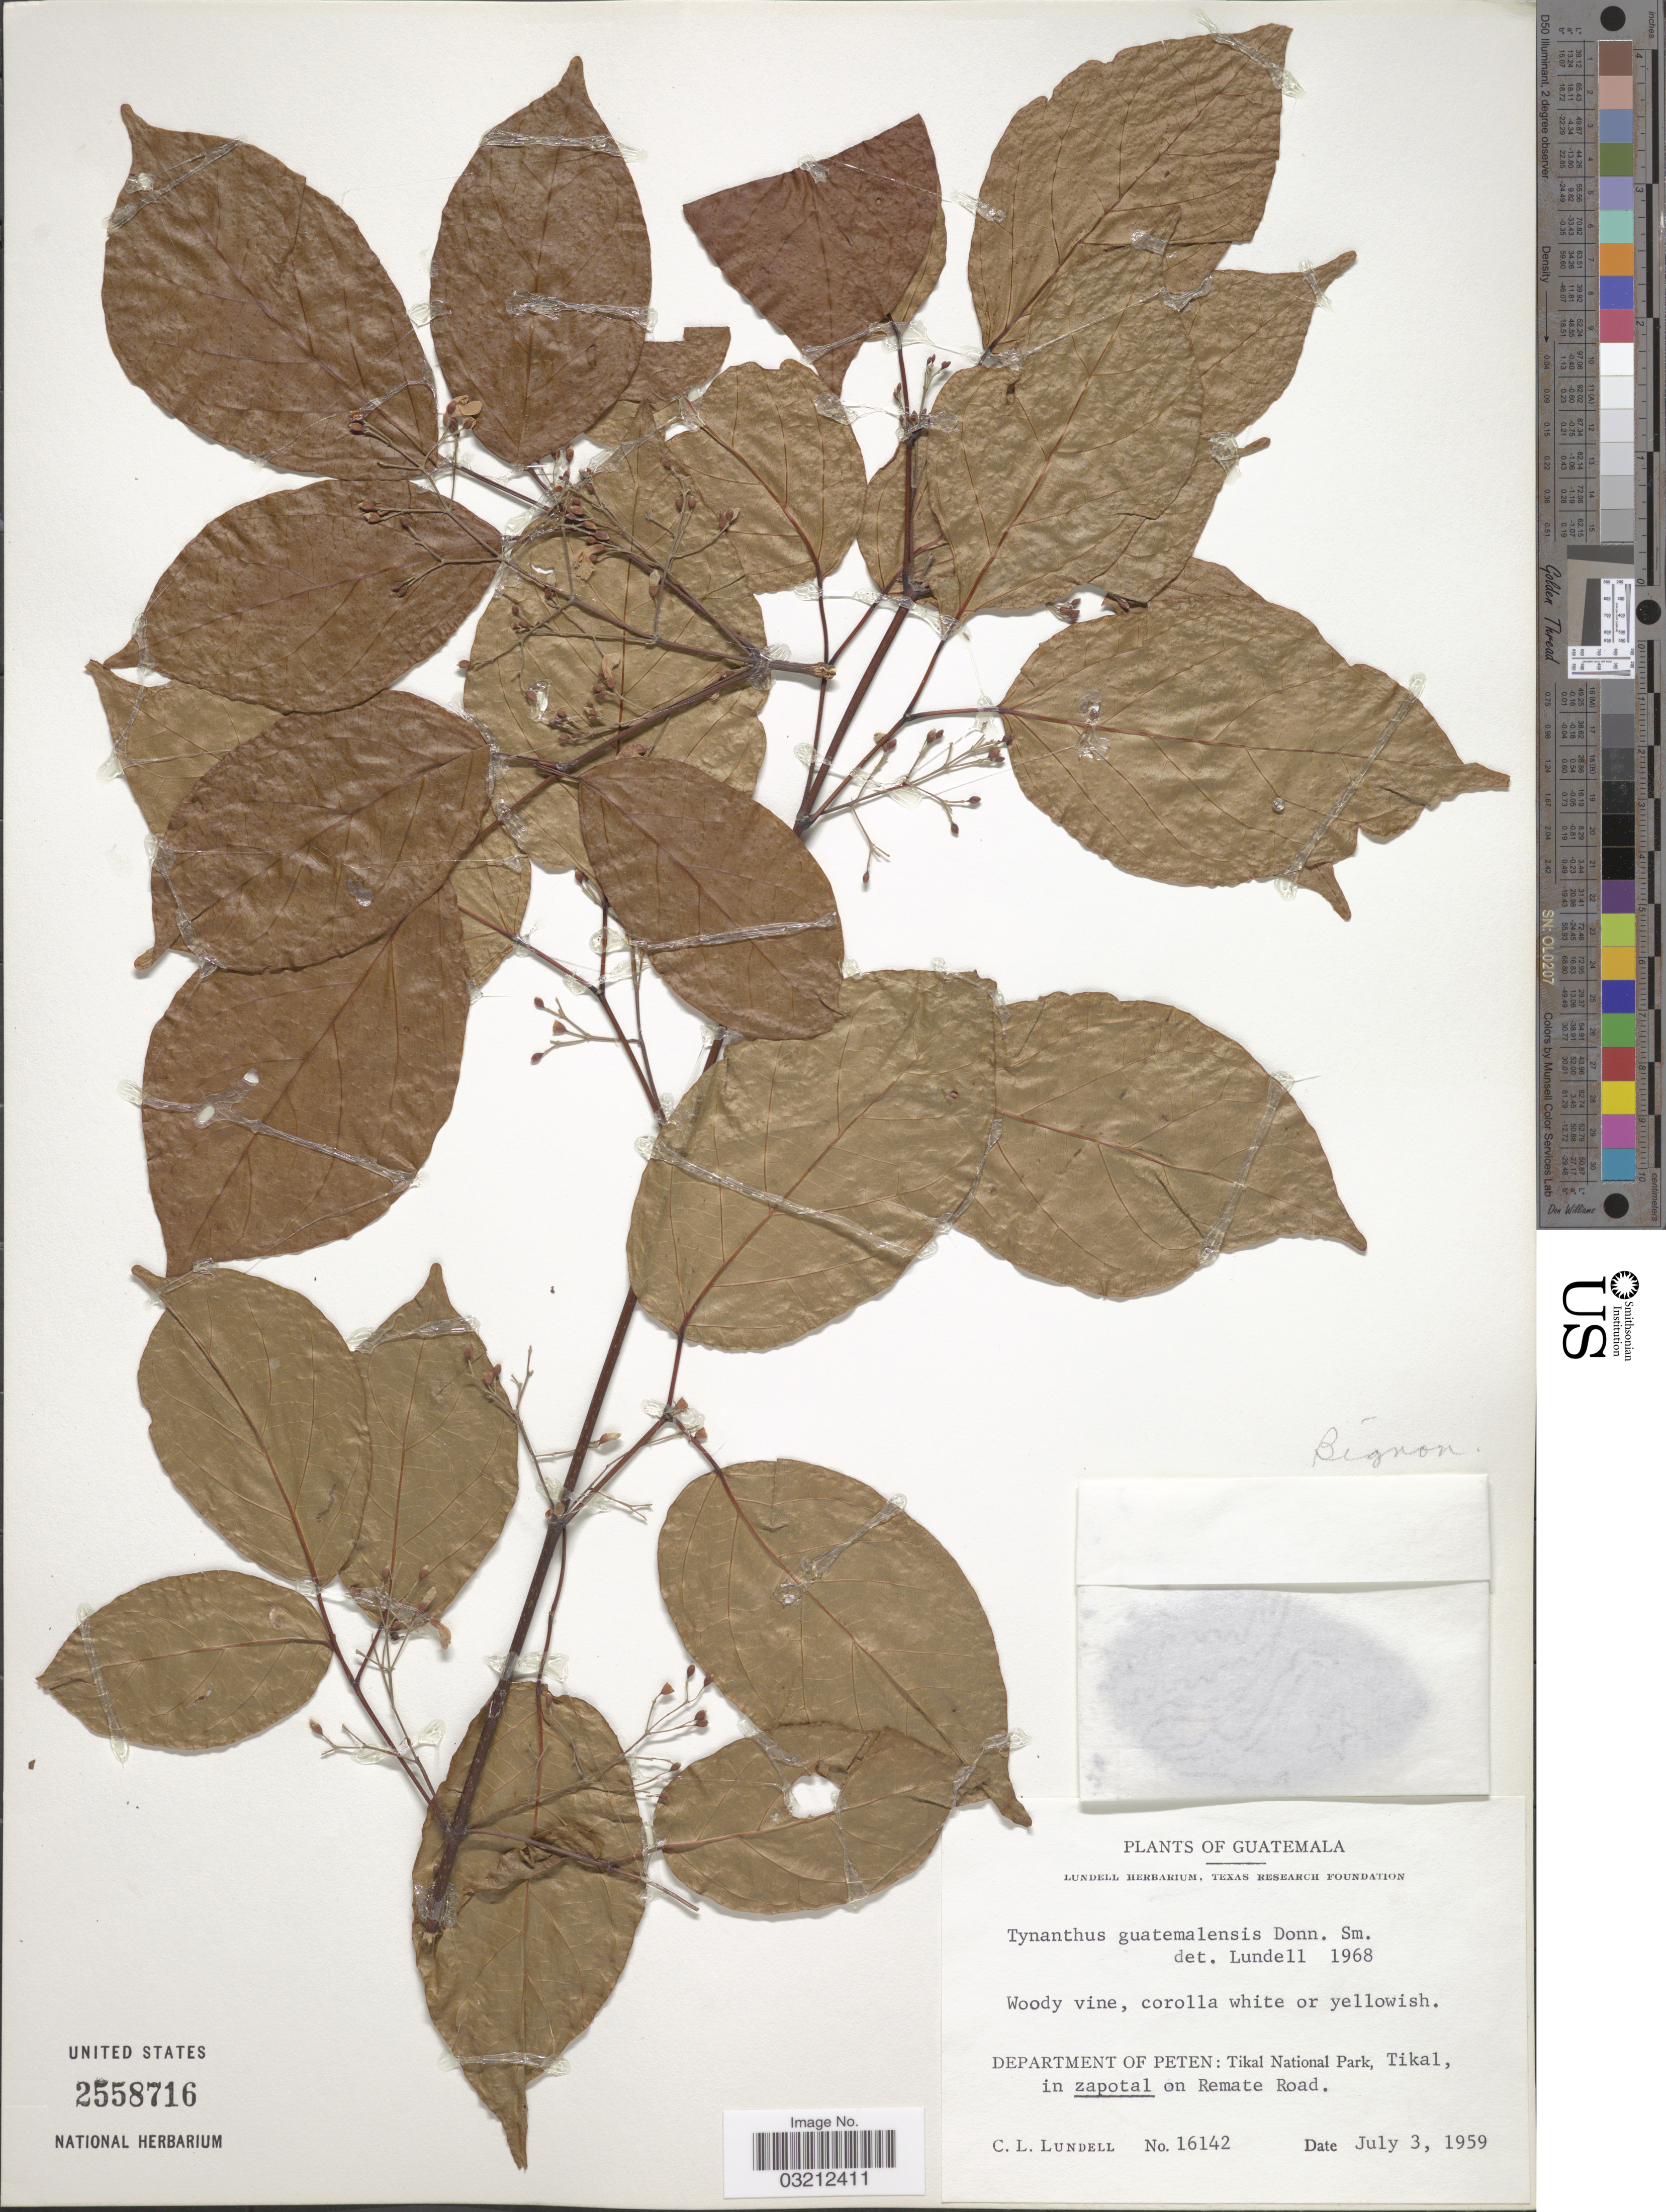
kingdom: Plantae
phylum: Tracheophyta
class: Magnoliopsida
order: Lamiales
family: Bignoniaceae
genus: Tynanthus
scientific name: Tynanthus guatemalensis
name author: Donn. Sm.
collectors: C. L. Lundell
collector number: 16142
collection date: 1959-07-03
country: Guatemala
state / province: El Petén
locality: Department of Peten: Tikal National Park, Tikal, in zapotal on Remate Road.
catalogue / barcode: US 2558716